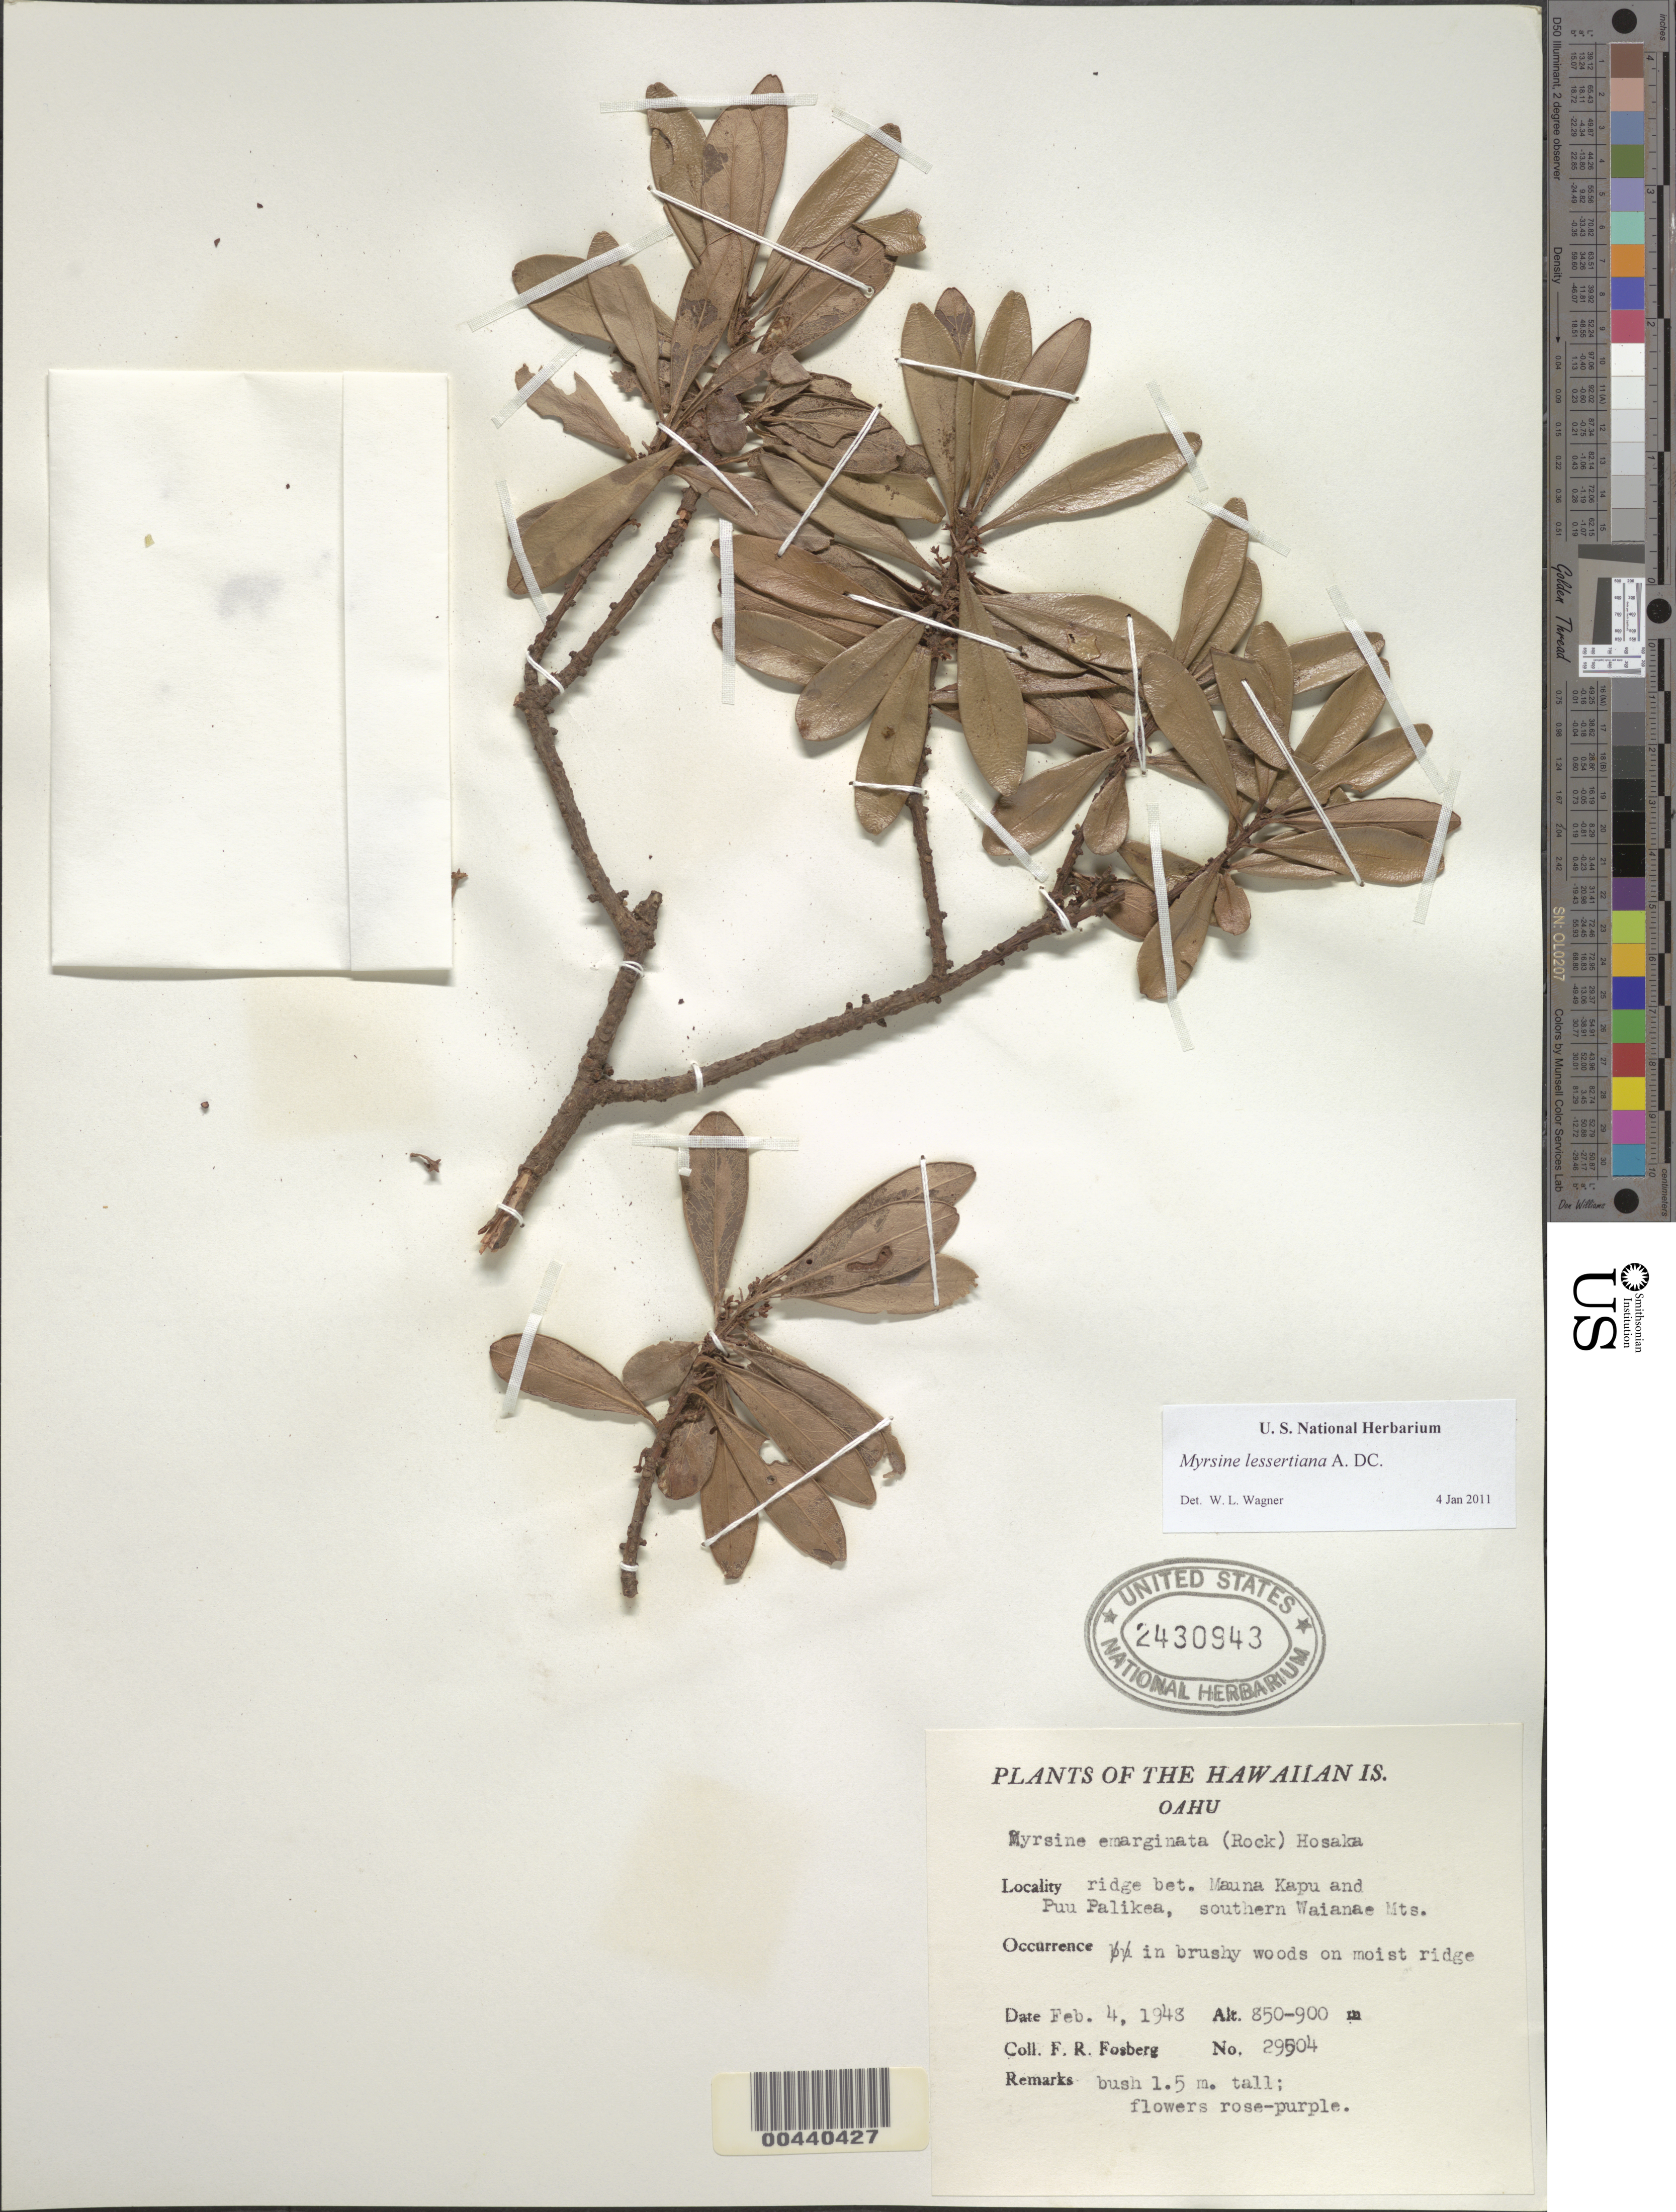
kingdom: Plantae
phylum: Tracheophyta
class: Magnoliopsida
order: Ericales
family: Primulaceae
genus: Myrsine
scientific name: Myrsine lessertiana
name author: A. DC.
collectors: F. R. Fosberg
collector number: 29504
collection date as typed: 4 Feb 1948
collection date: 1948-02-04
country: United States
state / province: Hawaii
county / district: Honolulu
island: Oahu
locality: Ridge between Mauna Kapu and Puu Palikea, southern Waianae Mts.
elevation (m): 850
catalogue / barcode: US 2430943